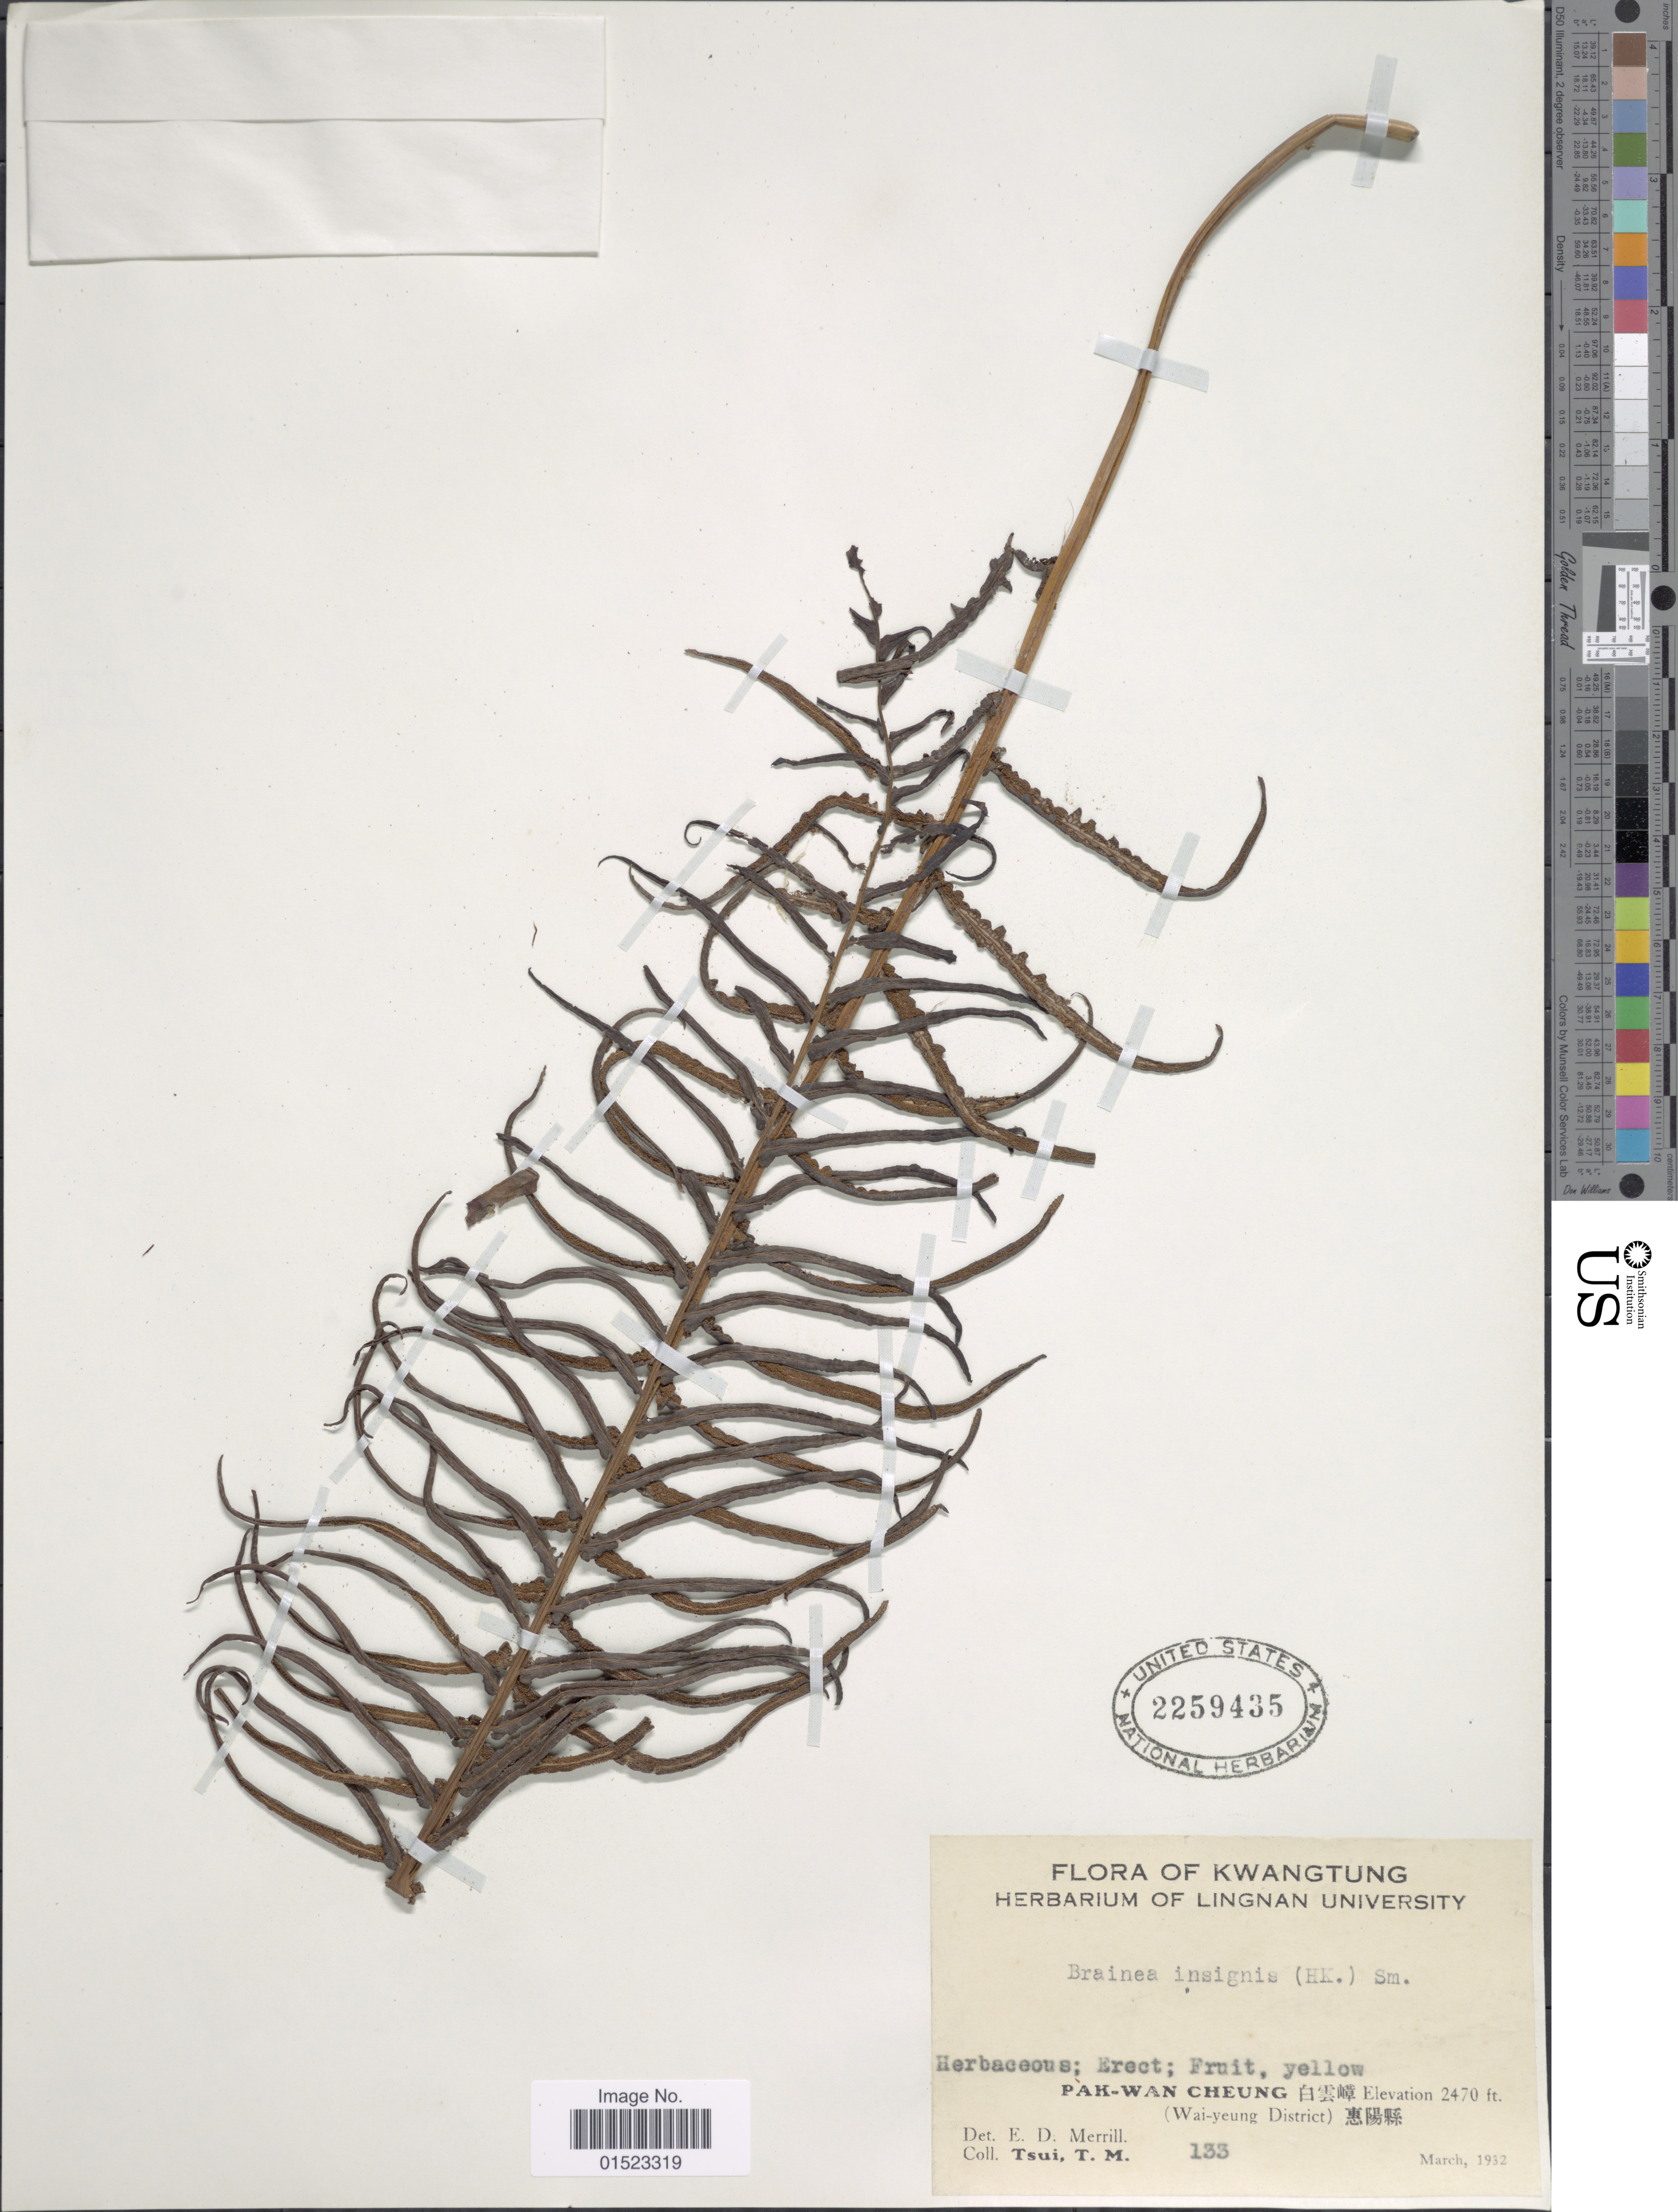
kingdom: Plantae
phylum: Tracheophyta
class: Polypodiopsida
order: Polypodiales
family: Blechnaceae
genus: Brainea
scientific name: Brainea insignis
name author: (Hook.) J. Sm.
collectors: T. Tsui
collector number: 133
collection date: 1932-03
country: China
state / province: Guangdong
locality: Pak-Wan Cheung, (Wai -yeung District), Kwangtung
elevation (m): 753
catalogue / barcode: US 2259435